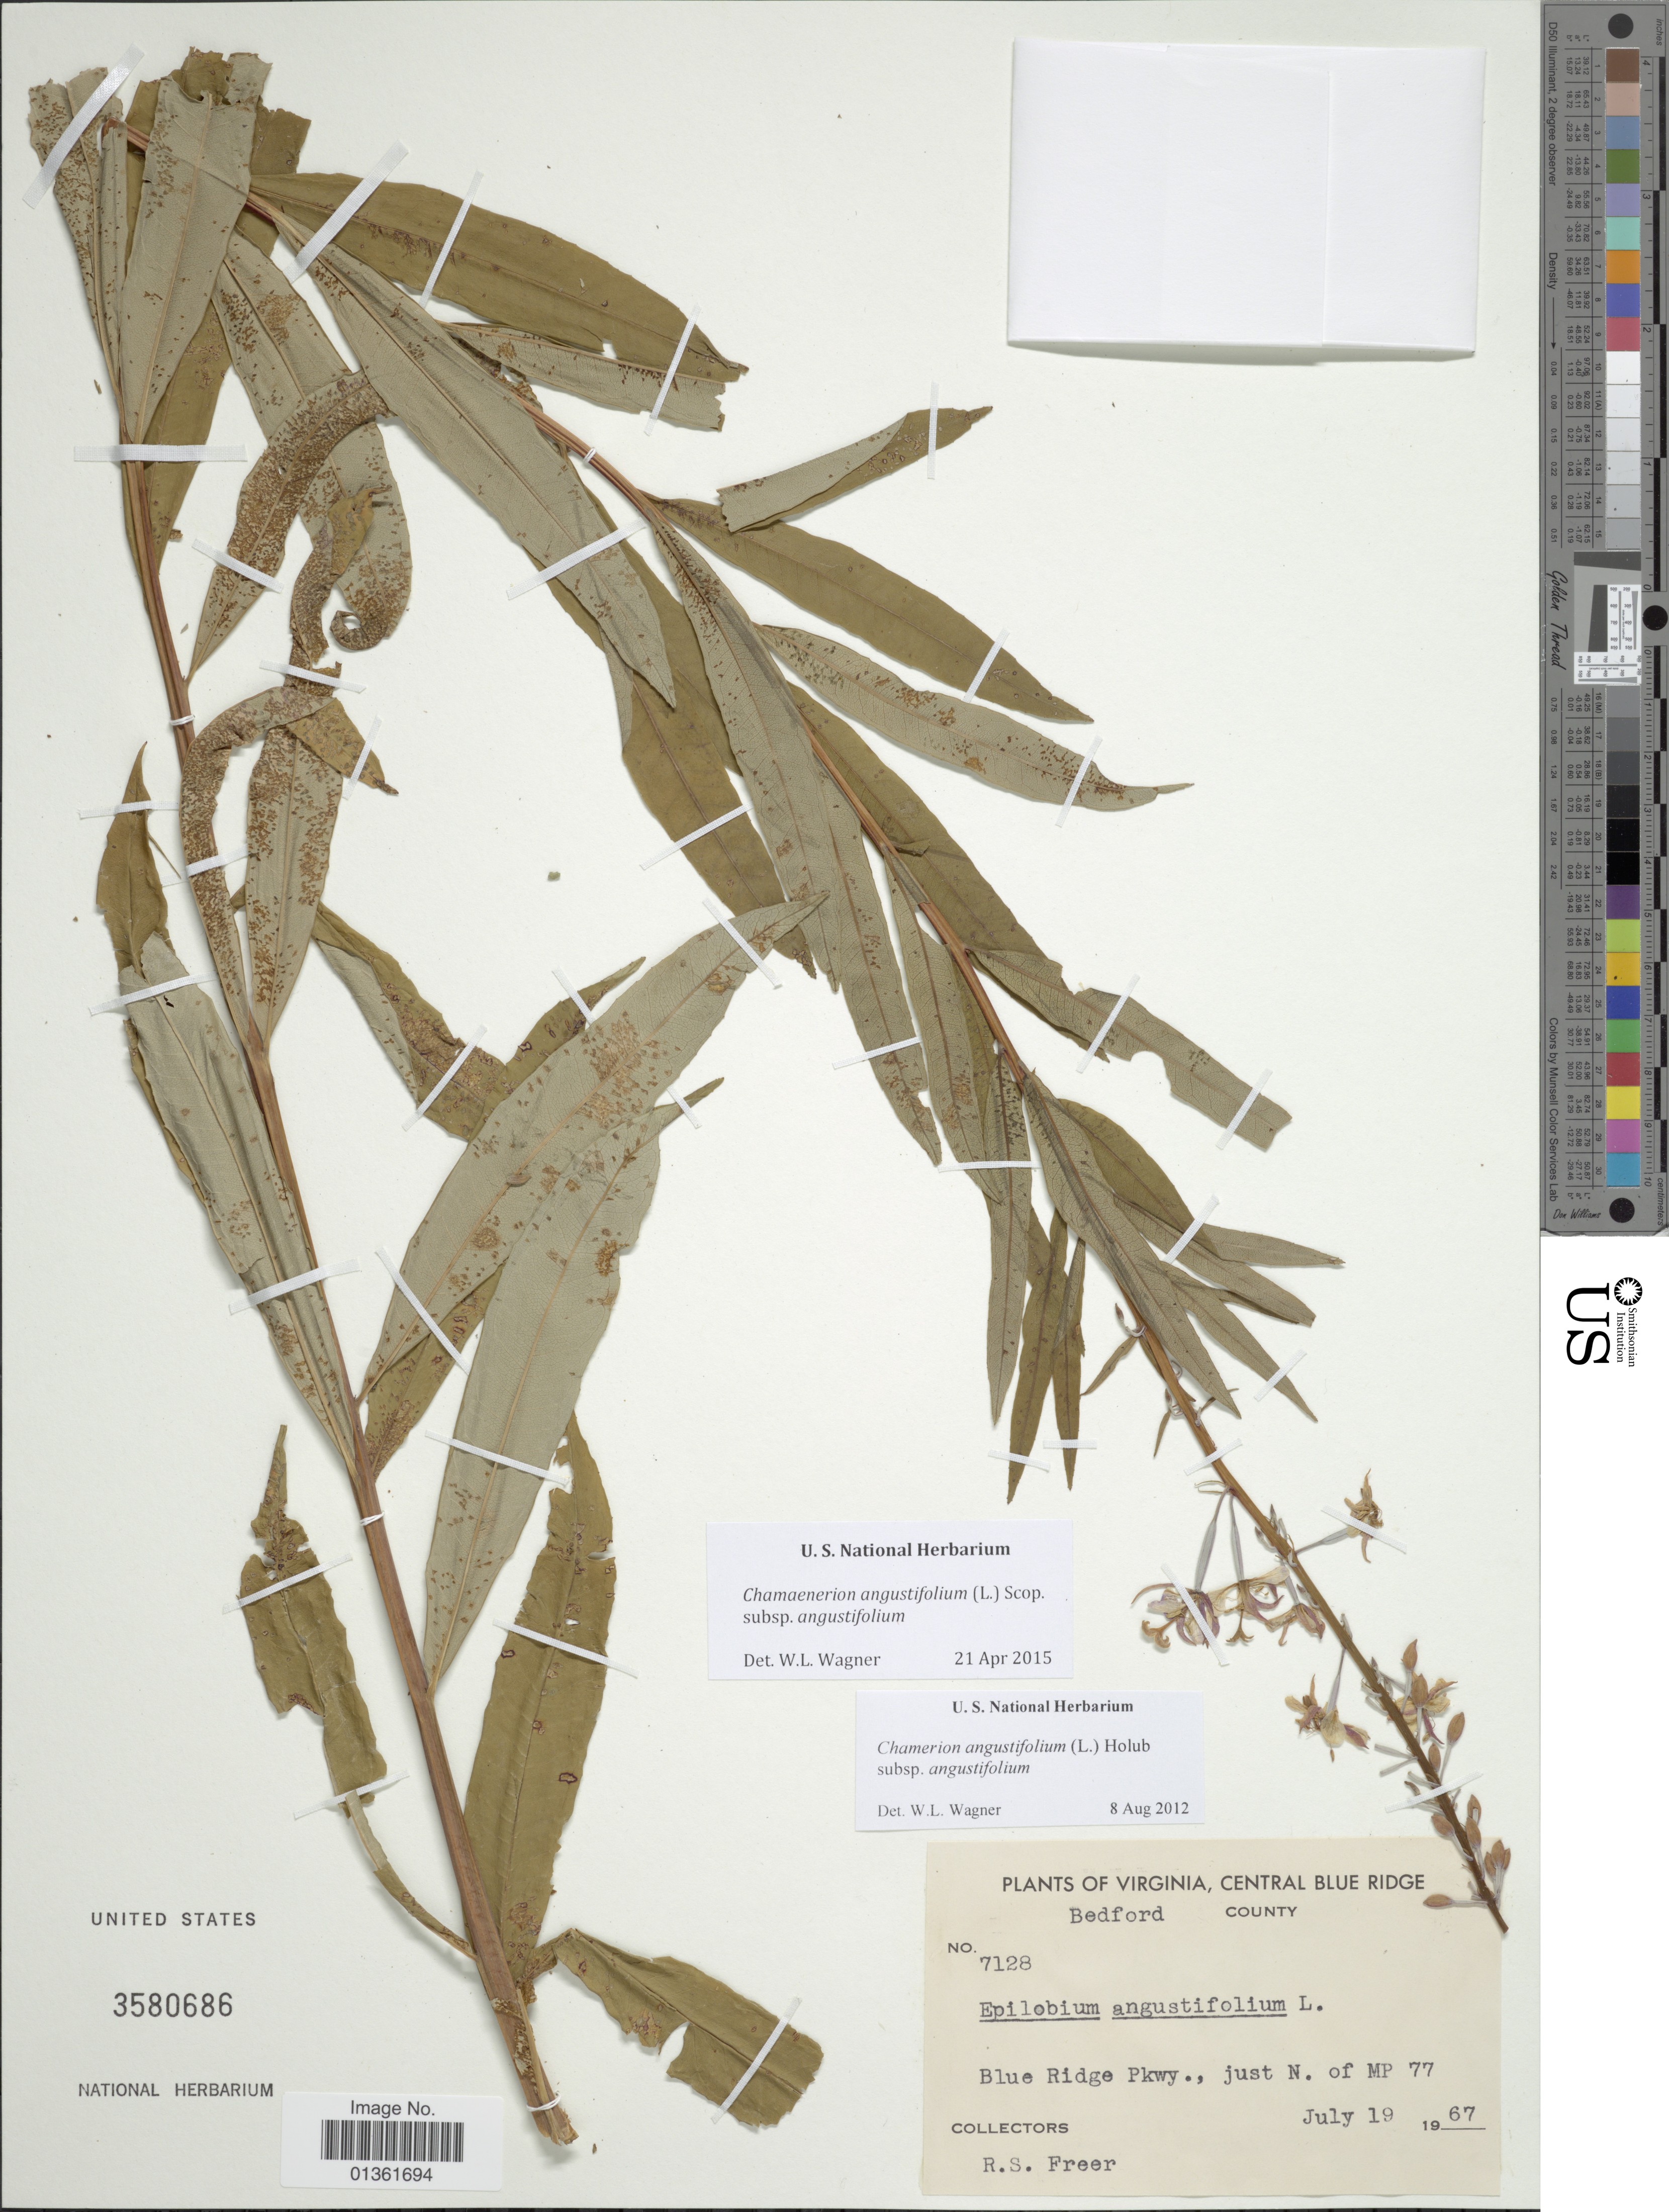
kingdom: Plantae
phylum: Tracheophyta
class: Magnoliopsida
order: Myrtales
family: Onagraceae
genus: Chamaenerion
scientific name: Chamaenerion angustifolium subsp. angustifolium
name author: (L.) Scop.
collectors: R. Freer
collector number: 7128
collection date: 1967-07-19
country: United States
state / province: Virginia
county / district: Bedford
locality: Central Blue Ridge. Bedford County. Blue Ridge Pkwy., just N. of MP 77.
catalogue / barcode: US 3580686